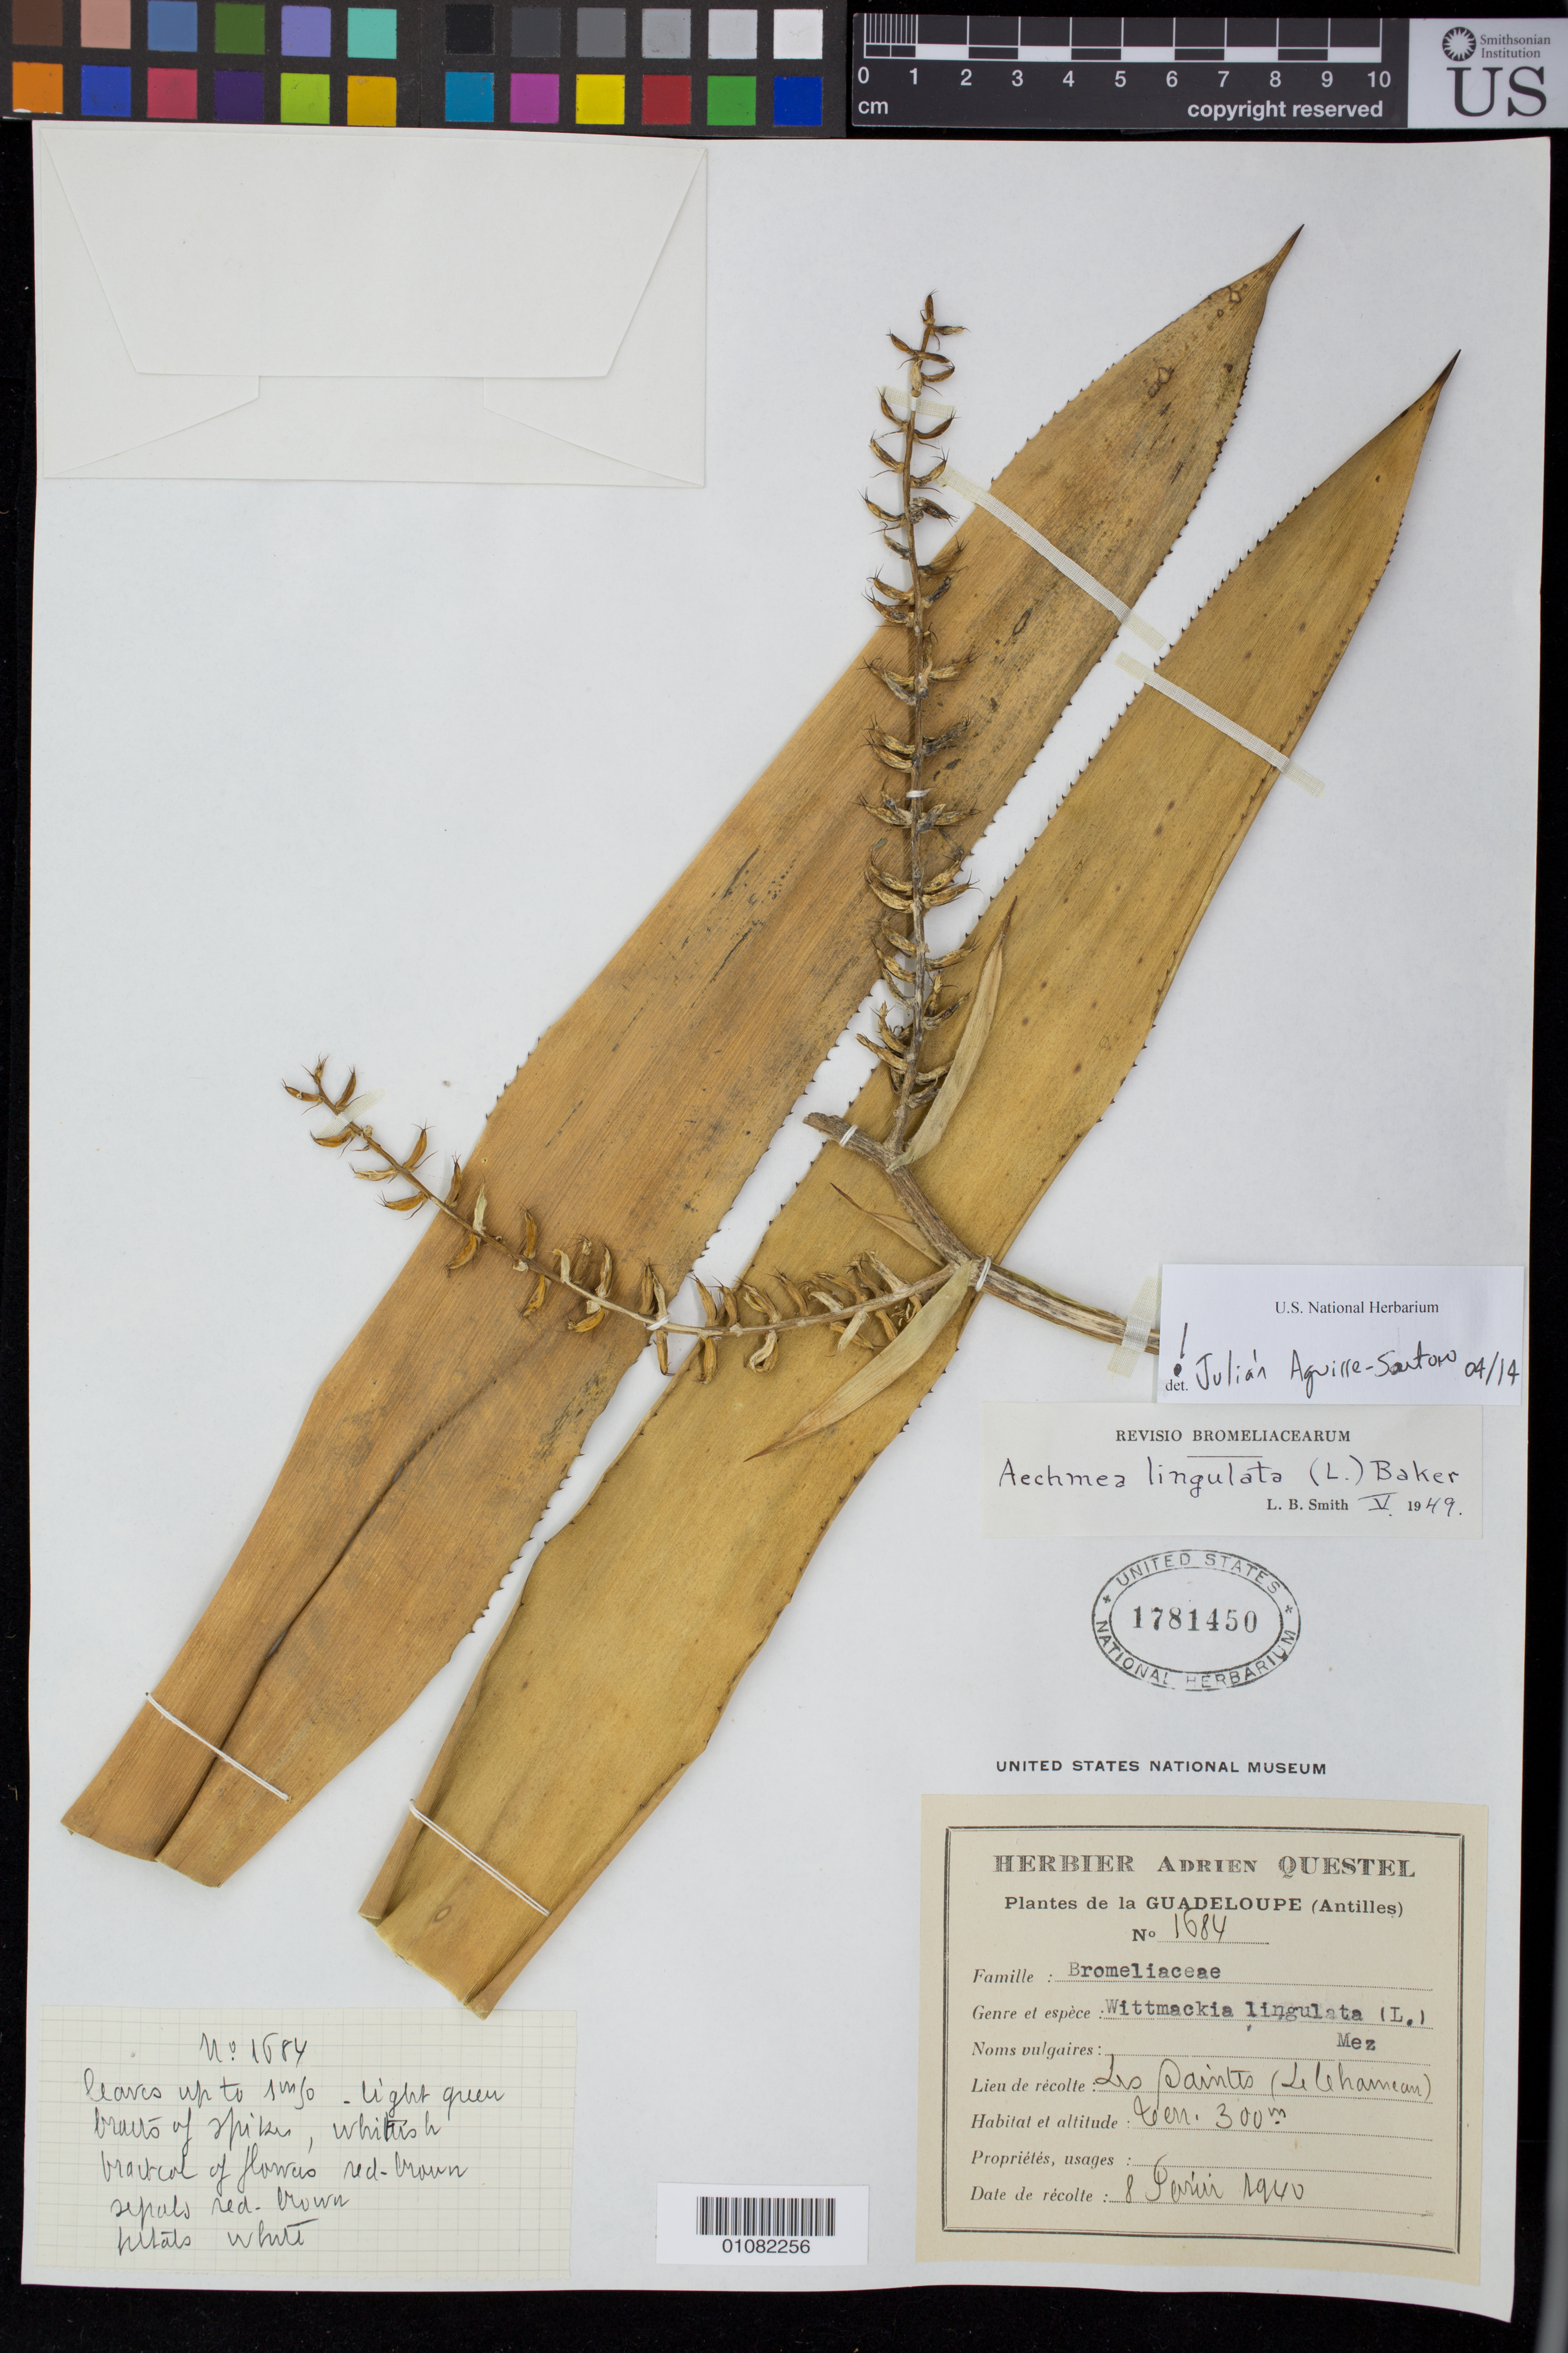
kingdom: Plantae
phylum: Tracheophyta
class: Liliopsida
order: Poales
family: Bromeliaceae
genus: Wittmackia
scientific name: Wittmackia lingulata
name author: (L.) Mez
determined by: Strong, Mark T., (BOT), Smithsonian Institution - National Museum of Natural History (UNITED STATES)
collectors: A. Questel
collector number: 1684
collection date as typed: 08 Feb 1940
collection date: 1940-02-08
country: Guadeloupe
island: Îles des Saintes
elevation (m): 300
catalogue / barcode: US 1781450